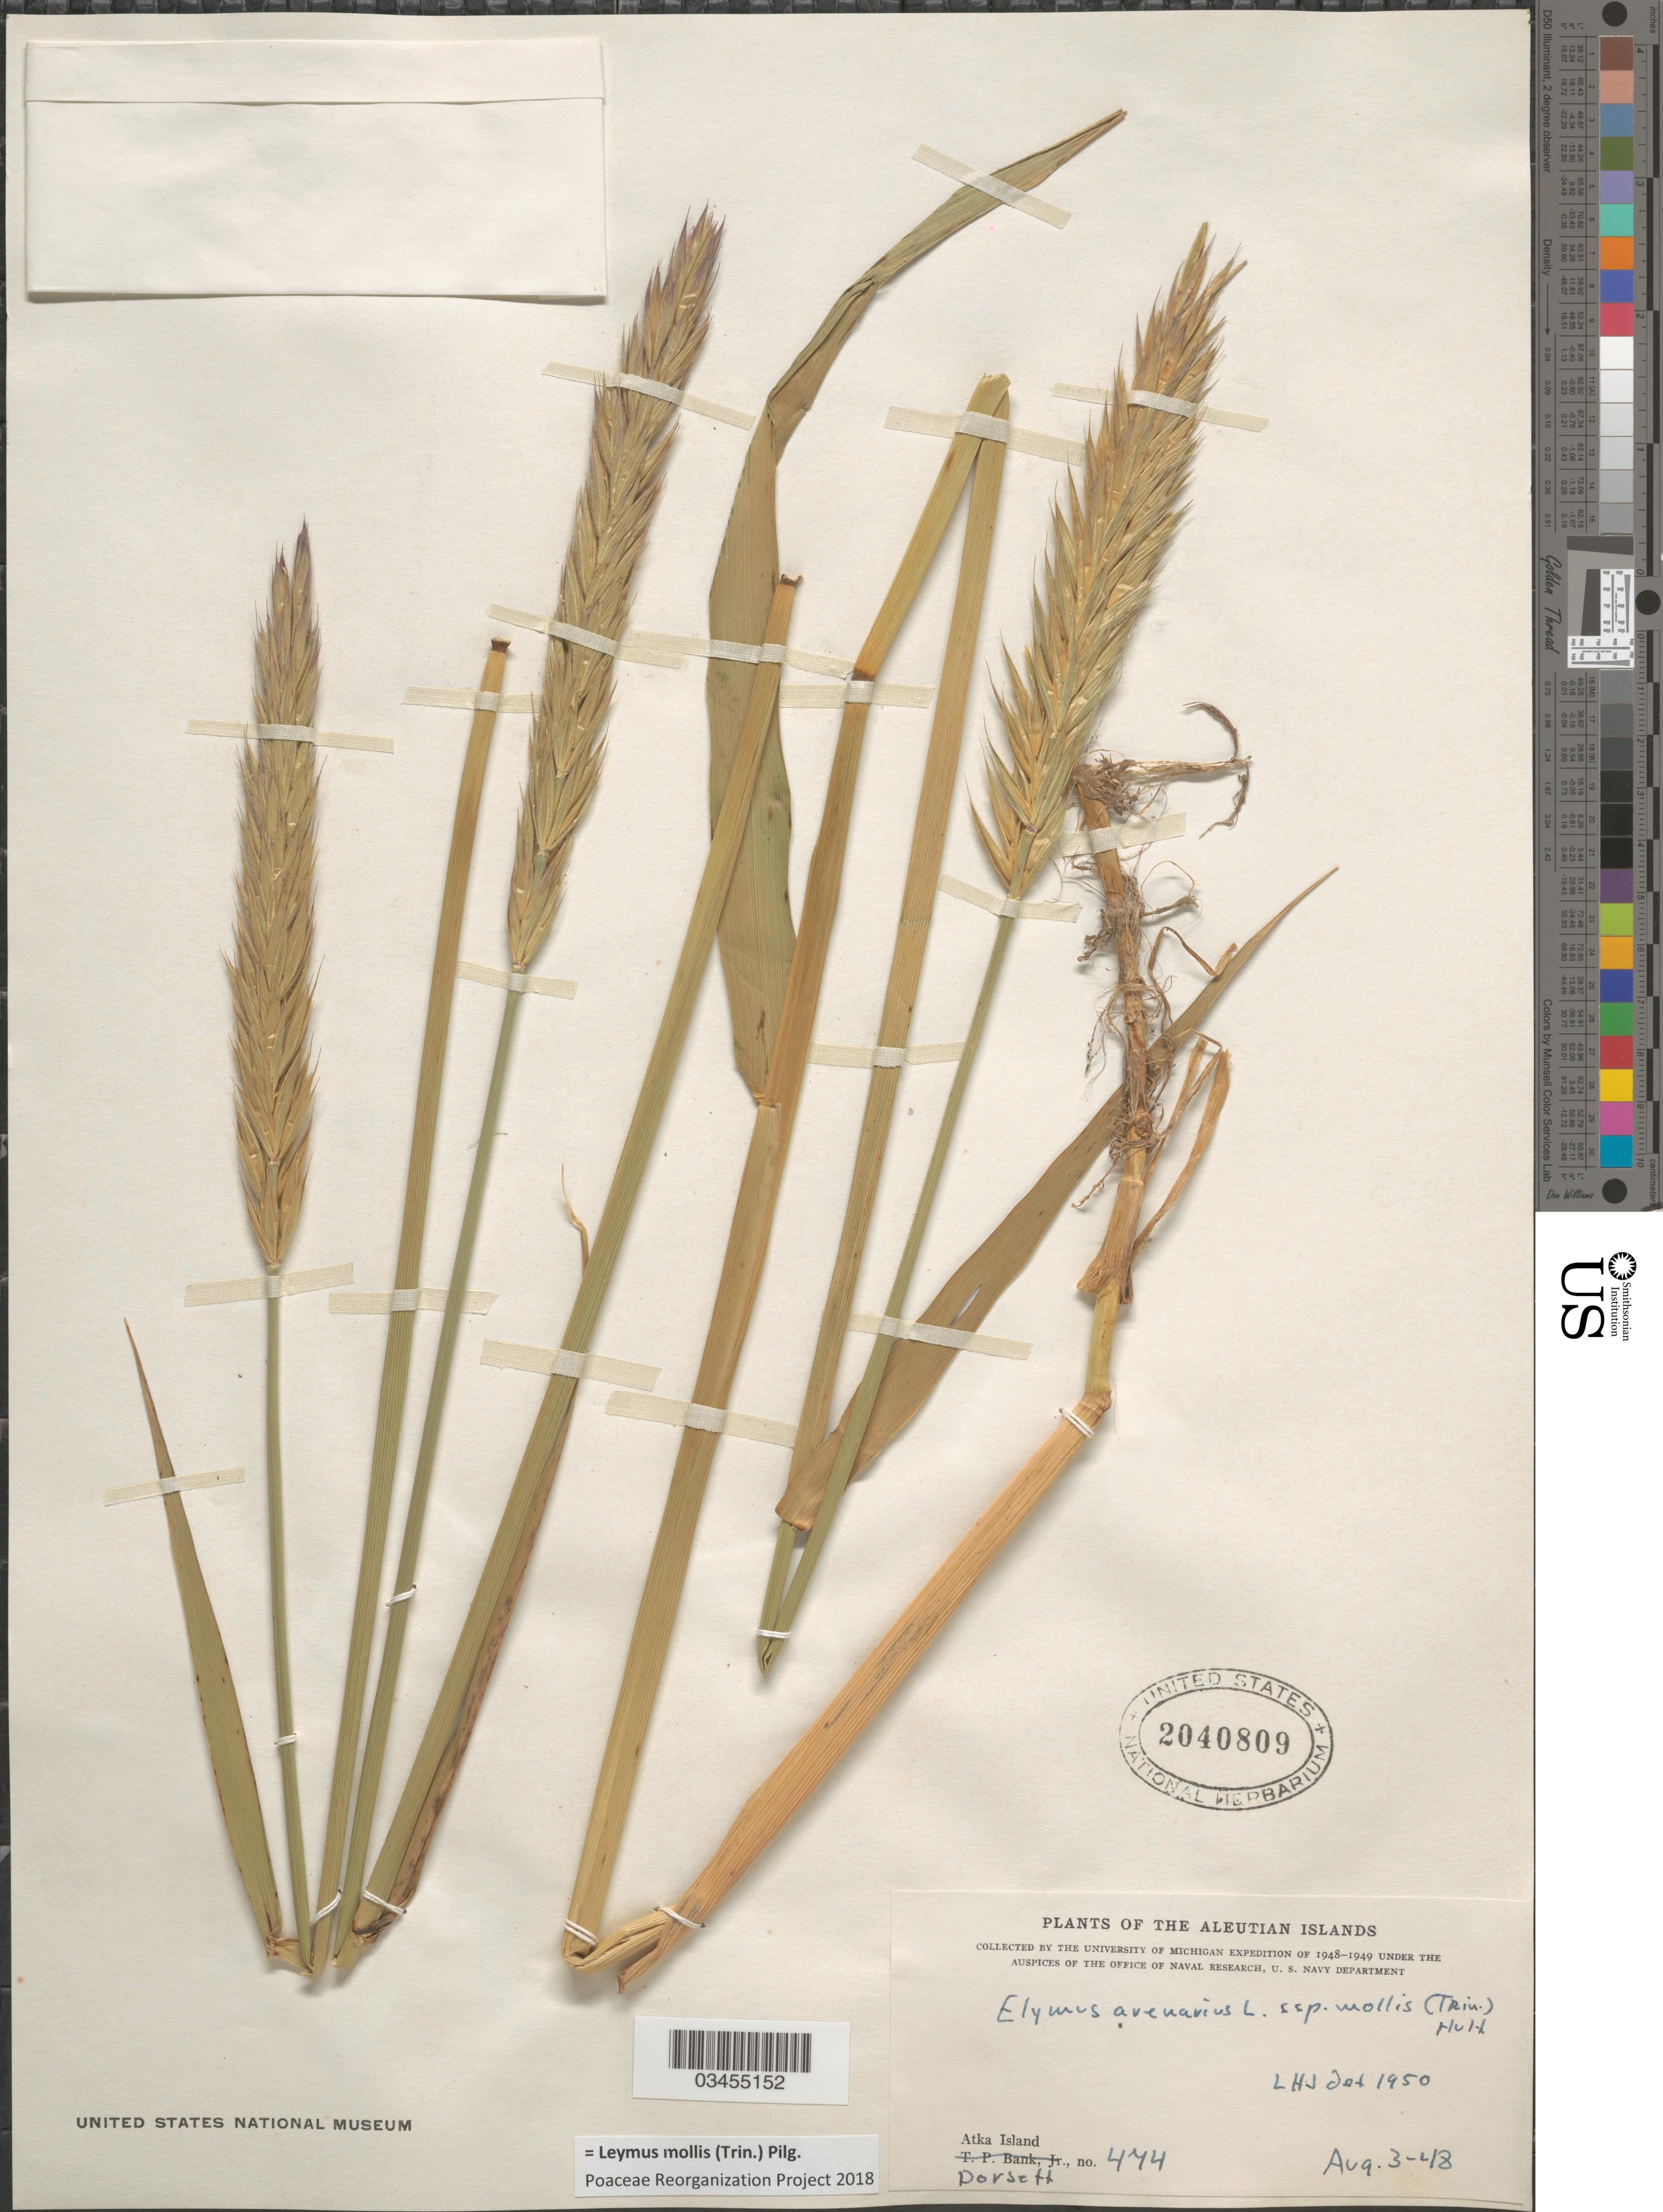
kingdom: Plantae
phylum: Tracheophyta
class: Liliopsida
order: Poales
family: Poaceae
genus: Leymus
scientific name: Leymus mollis subsp. mollis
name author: (Trin.) Pilg.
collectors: -- Dorsett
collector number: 474*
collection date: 1948-08-03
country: United States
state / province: Alaska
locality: The Aleutian Islands. The University of Michigan Expedition of 1948-1949 under the auspices of the office of naval research, U.S. Navy Department. Atka Island.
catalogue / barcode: US 2040809